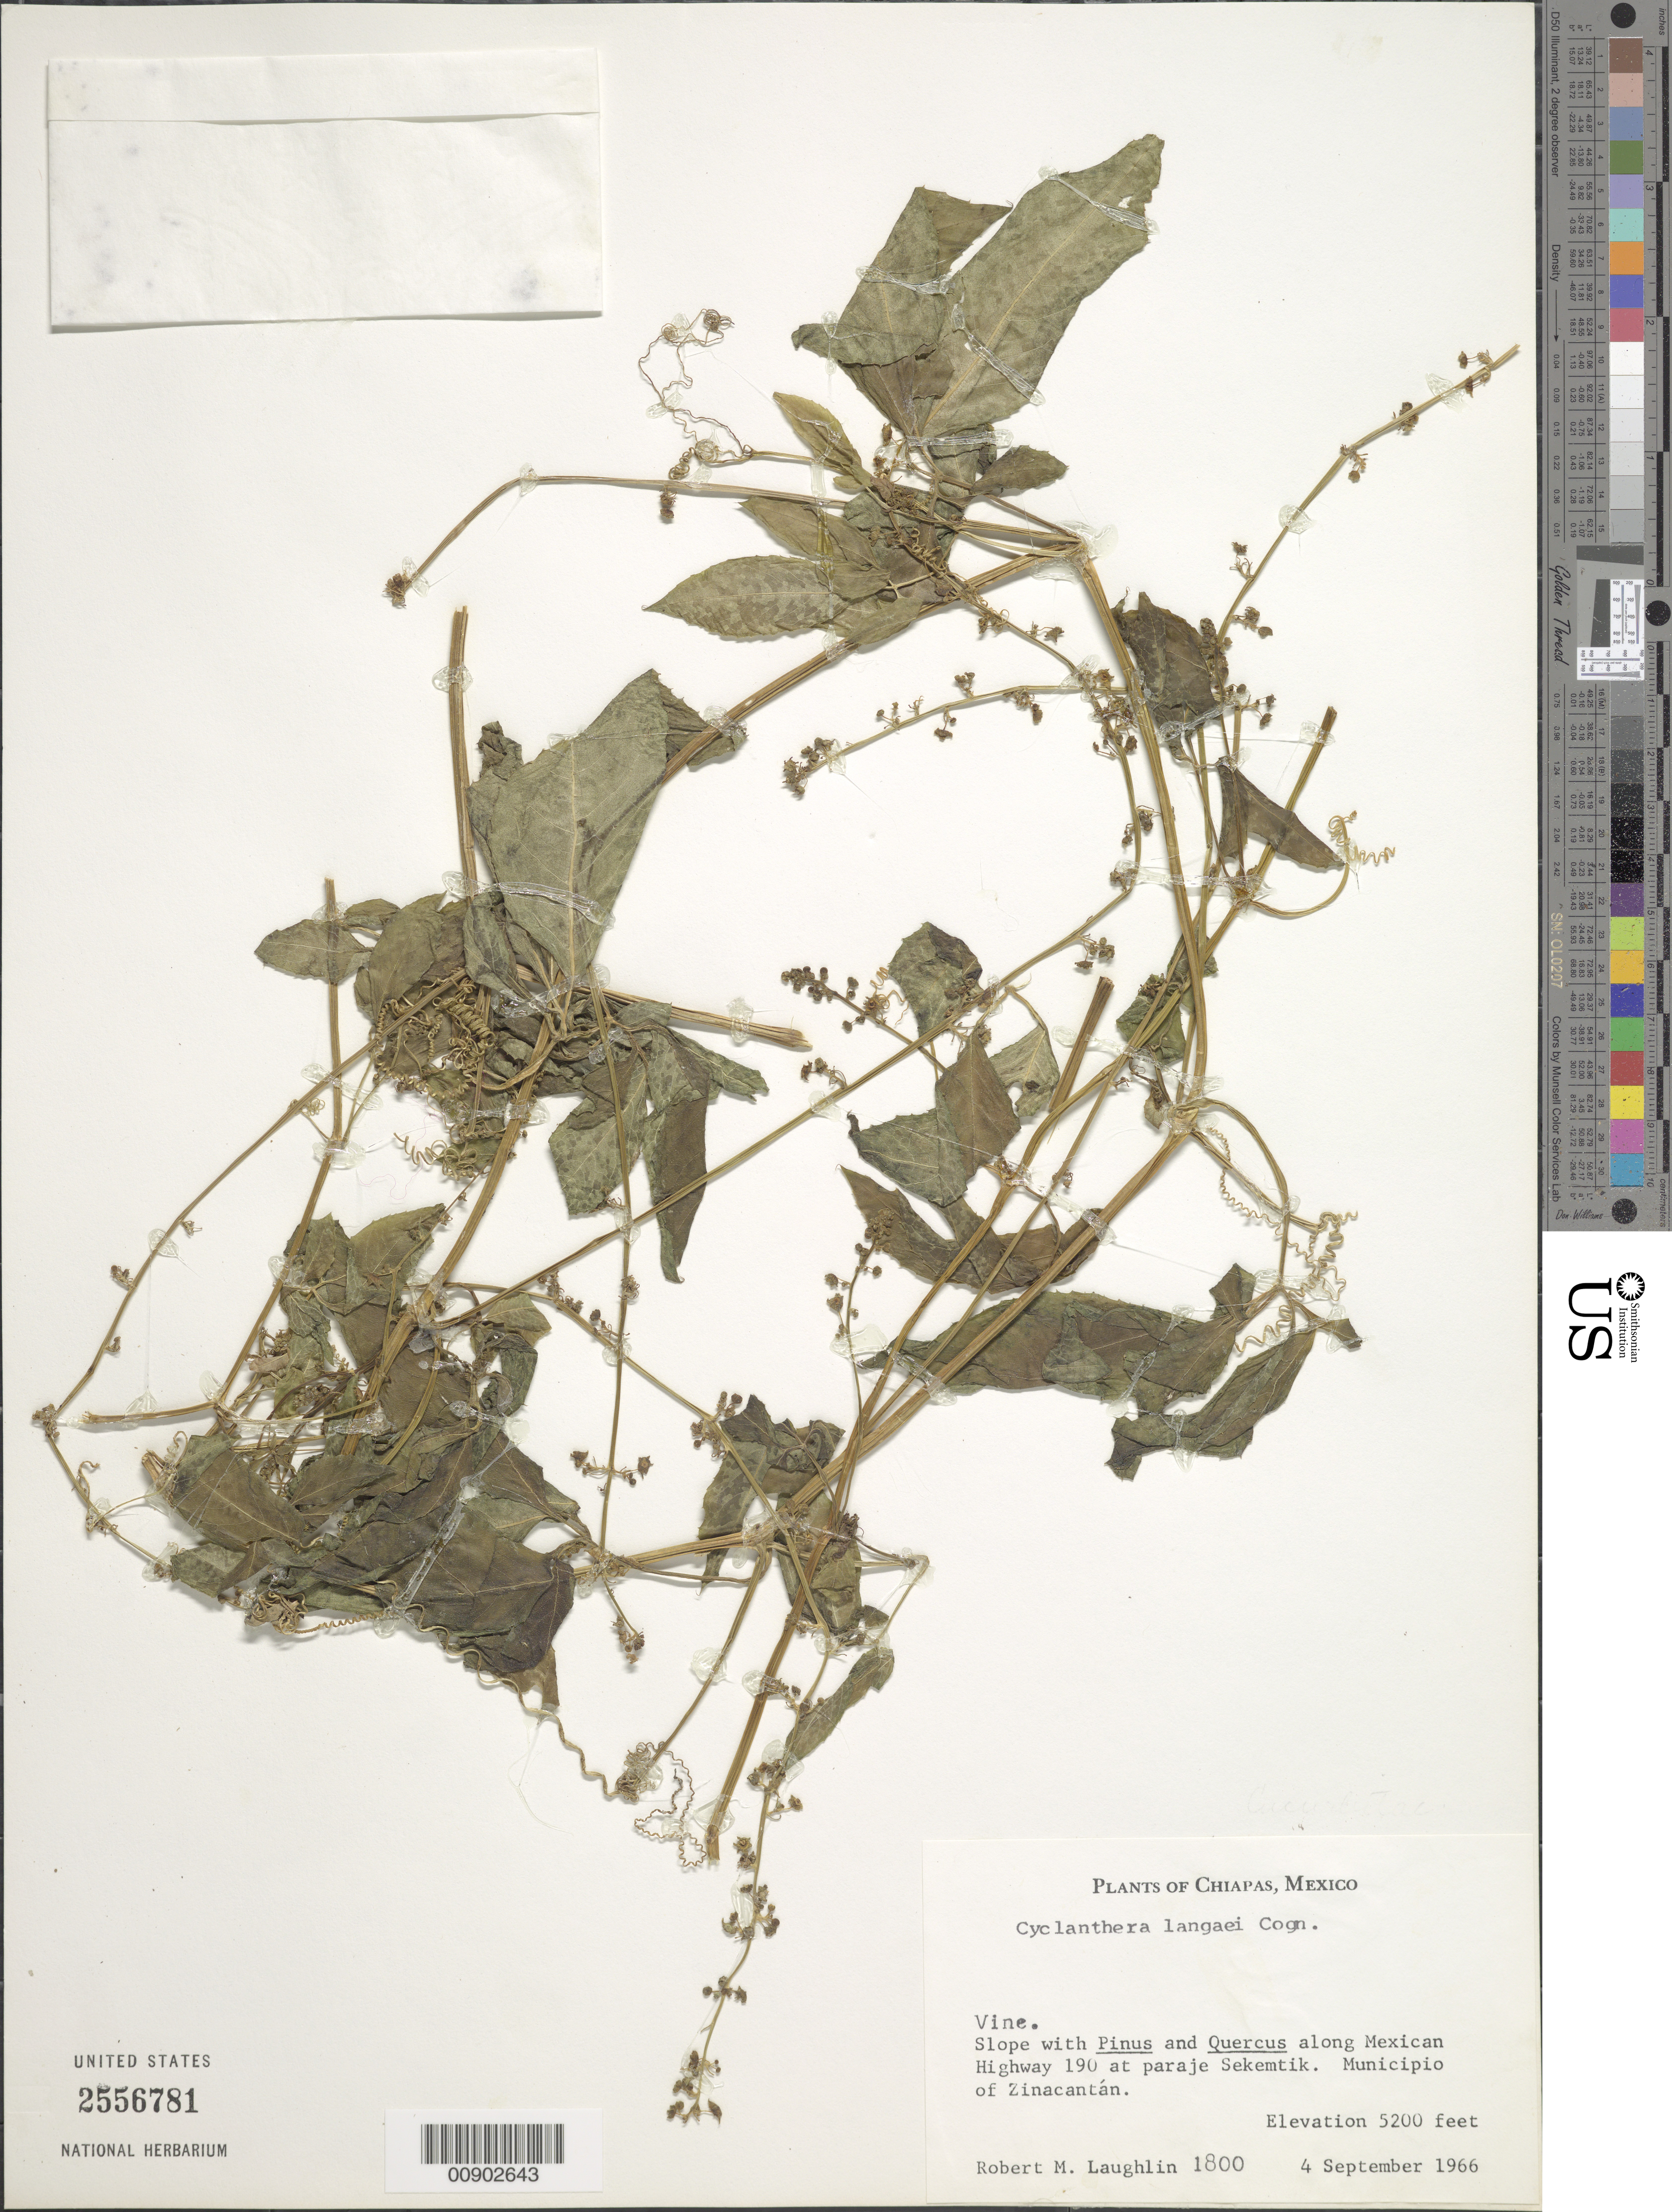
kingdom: Plantae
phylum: Tracheophyta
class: Magnoliopsida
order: Cucurbitales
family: Cucurbitaceae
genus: Cyclanthera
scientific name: Cyclanthera langaei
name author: Cogn.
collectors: R. M. Laughlin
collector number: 1800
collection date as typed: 04 Sep 1966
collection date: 1966-09-04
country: Mexico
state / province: Chiapas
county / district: Zinacantán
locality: Along Mexican Highway 190 at paraje Sekemtik, Municipio of Zinacantán, Chiapas.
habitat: Slope with Pinus and Quercus.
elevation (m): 1585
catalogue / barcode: US 2556781